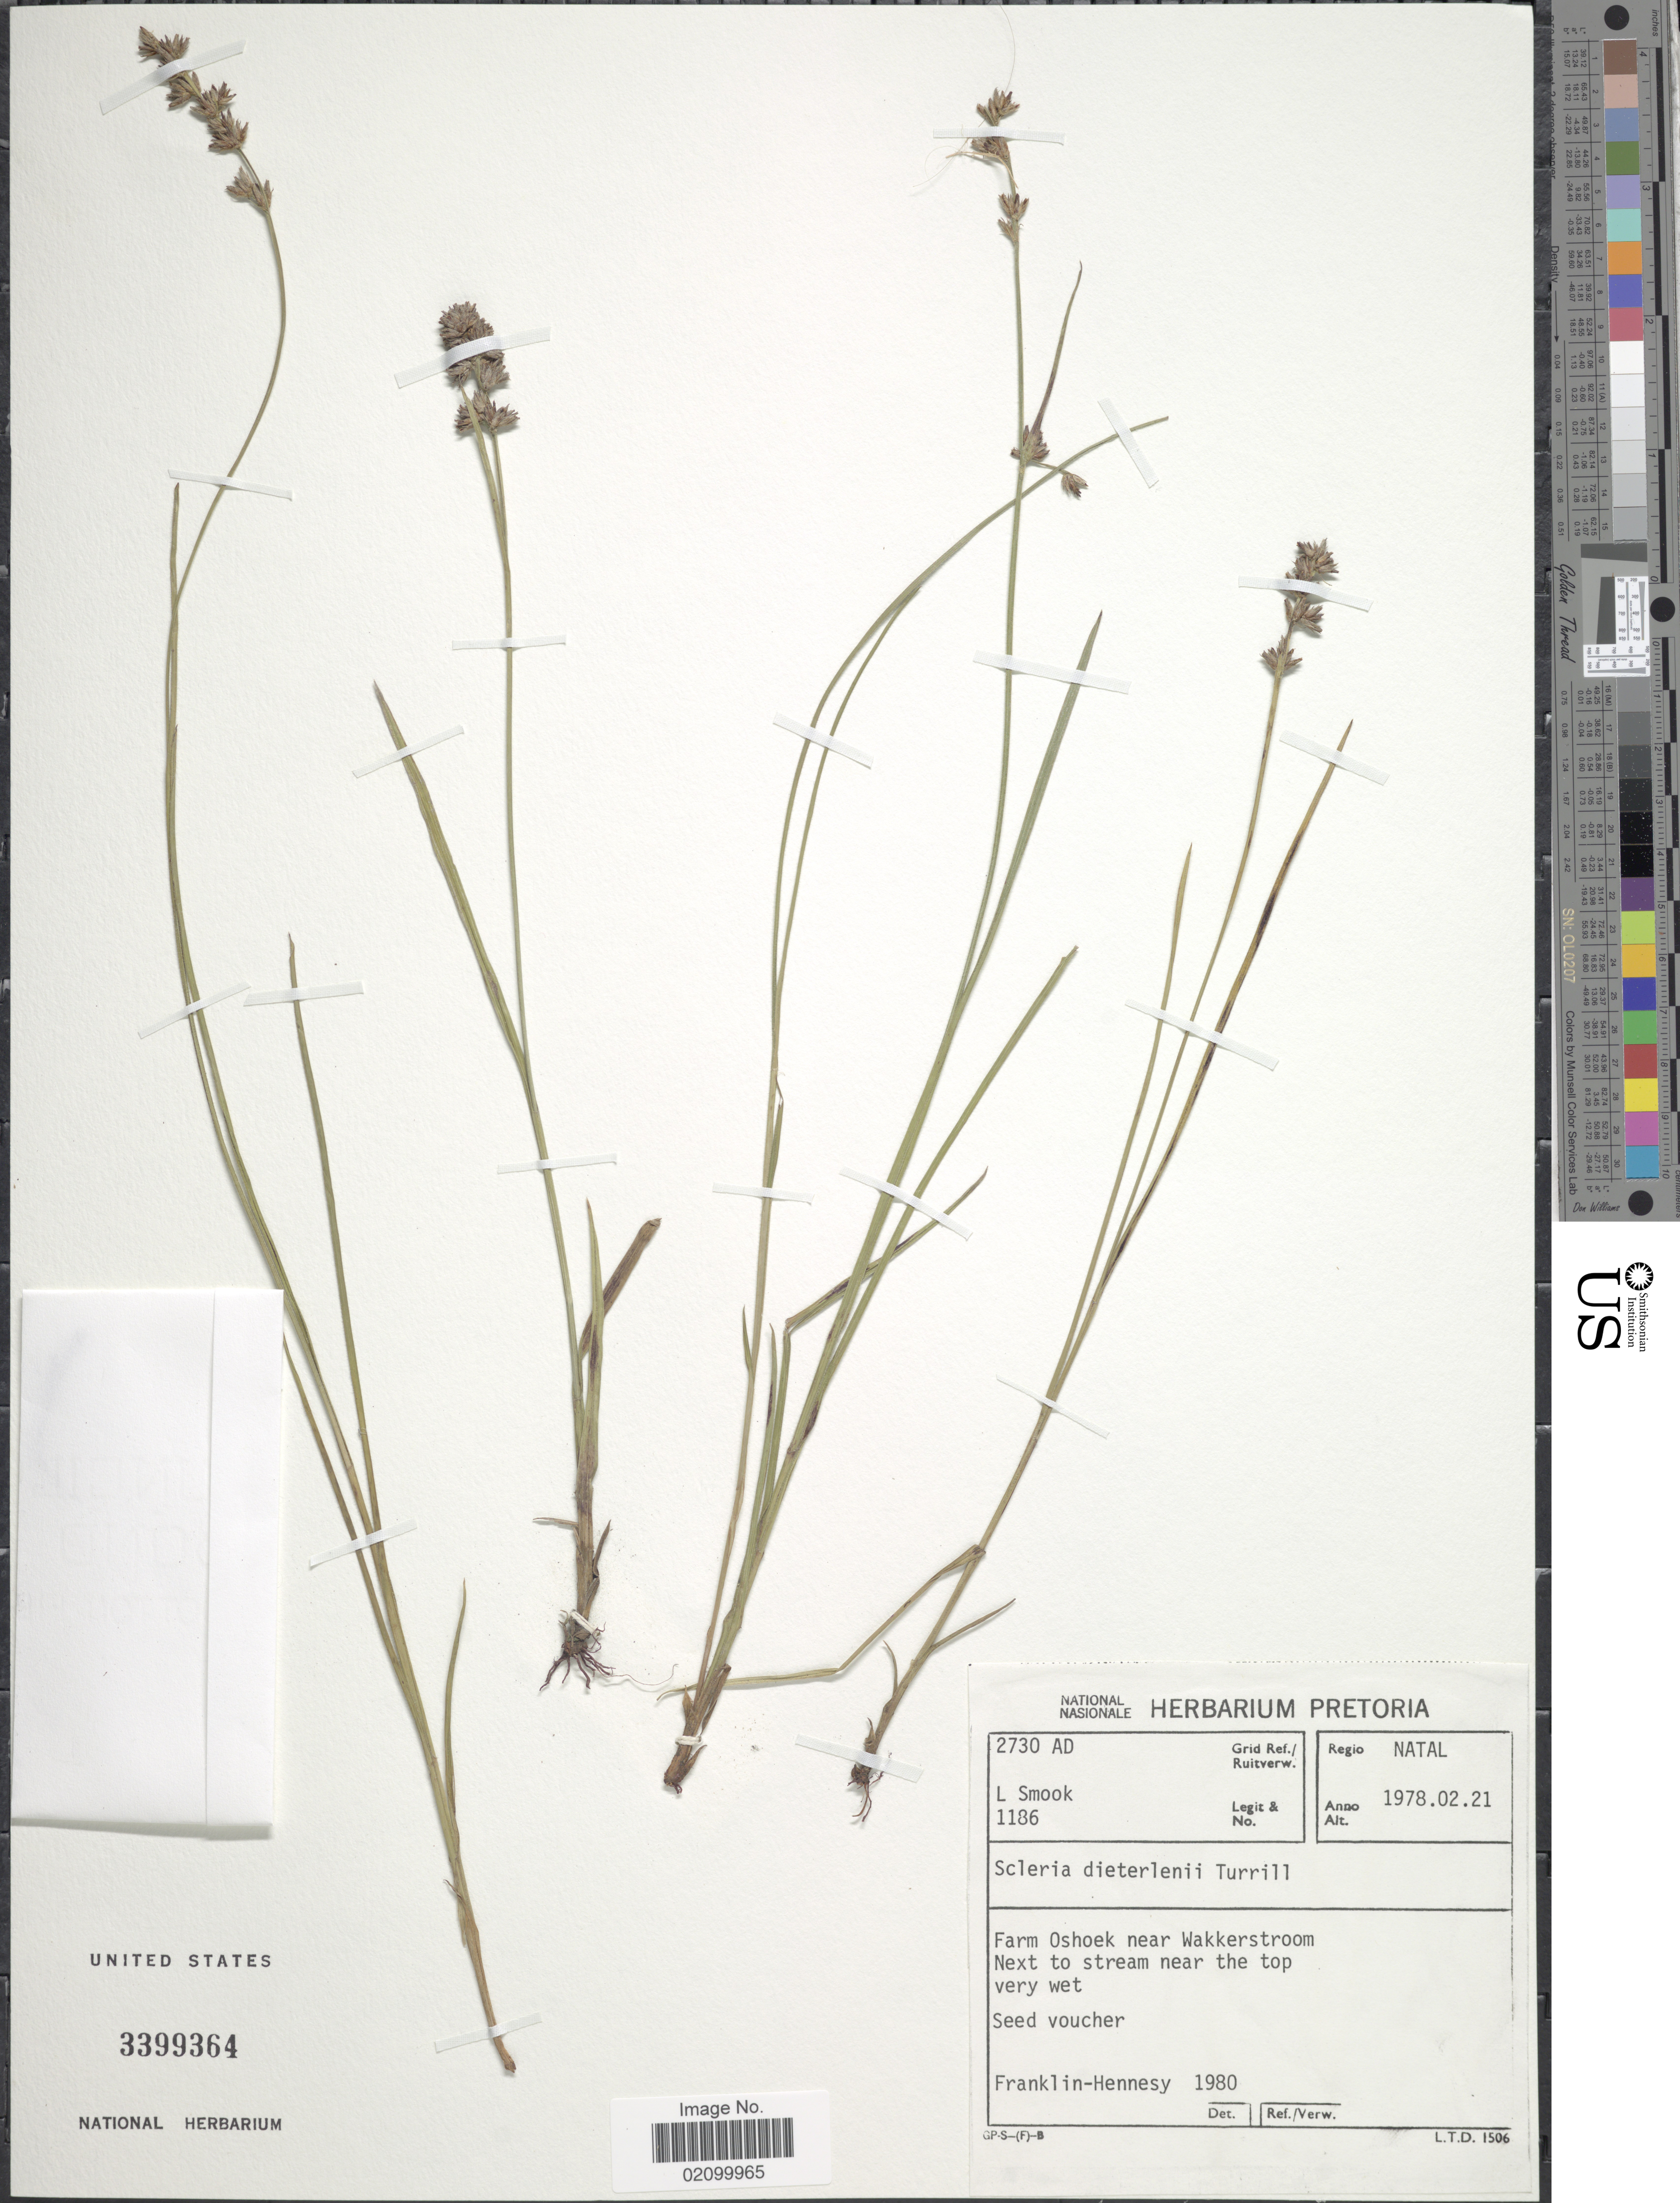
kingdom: Plantae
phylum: Tracheophyta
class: Liliopsida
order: Poales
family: Cyperaceae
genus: Scleria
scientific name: Scleria dieterlenii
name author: Turrill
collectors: L. Smook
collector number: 1186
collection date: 1978-02-21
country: South Africa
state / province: KwaZulu-Natal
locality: Regio Natal. Farm Oshoek near Wakkerstroom. Next to stream near the top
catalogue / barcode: US 3399364